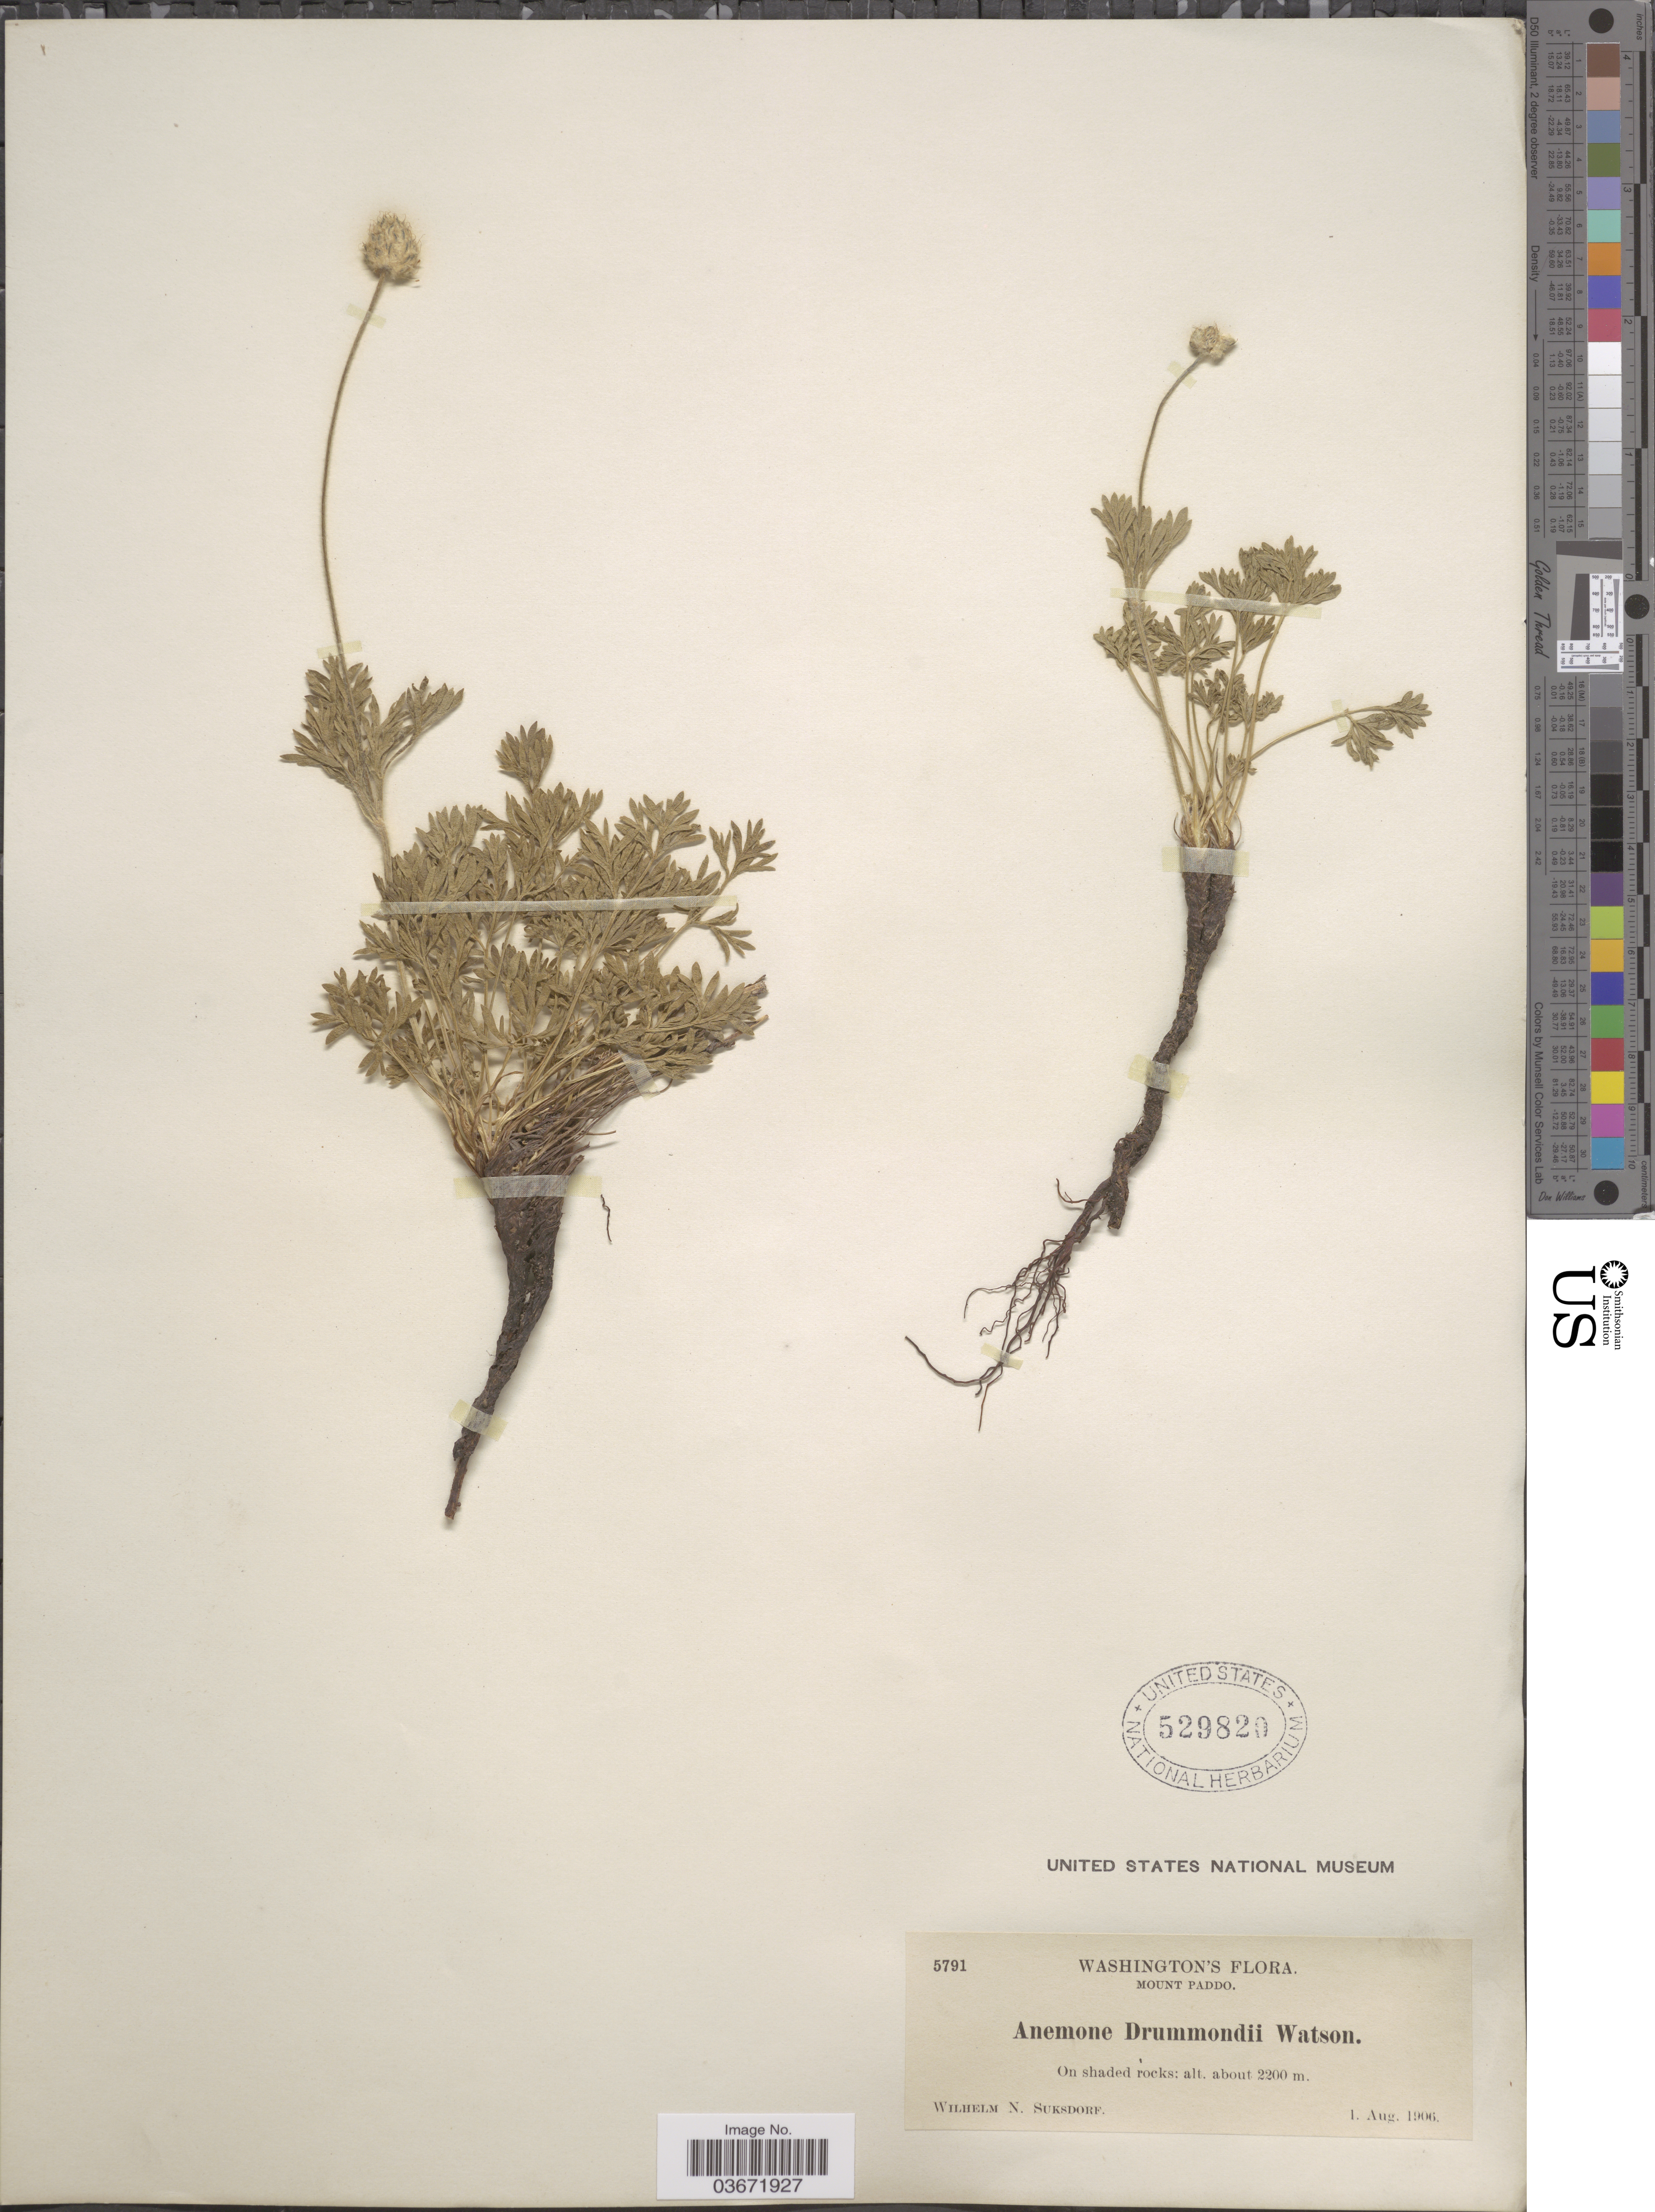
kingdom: Plantae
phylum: Tracheophyta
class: Magnoliopsida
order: Ranunculales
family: Ranunculaceae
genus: Anemone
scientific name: Anemone drummondii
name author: S. Watson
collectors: W. N. Suksdorf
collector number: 5791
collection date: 1906-08-01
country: United States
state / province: Washington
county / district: Skamania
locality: Mount Paddo.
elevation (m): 2200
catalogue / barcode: US 529820